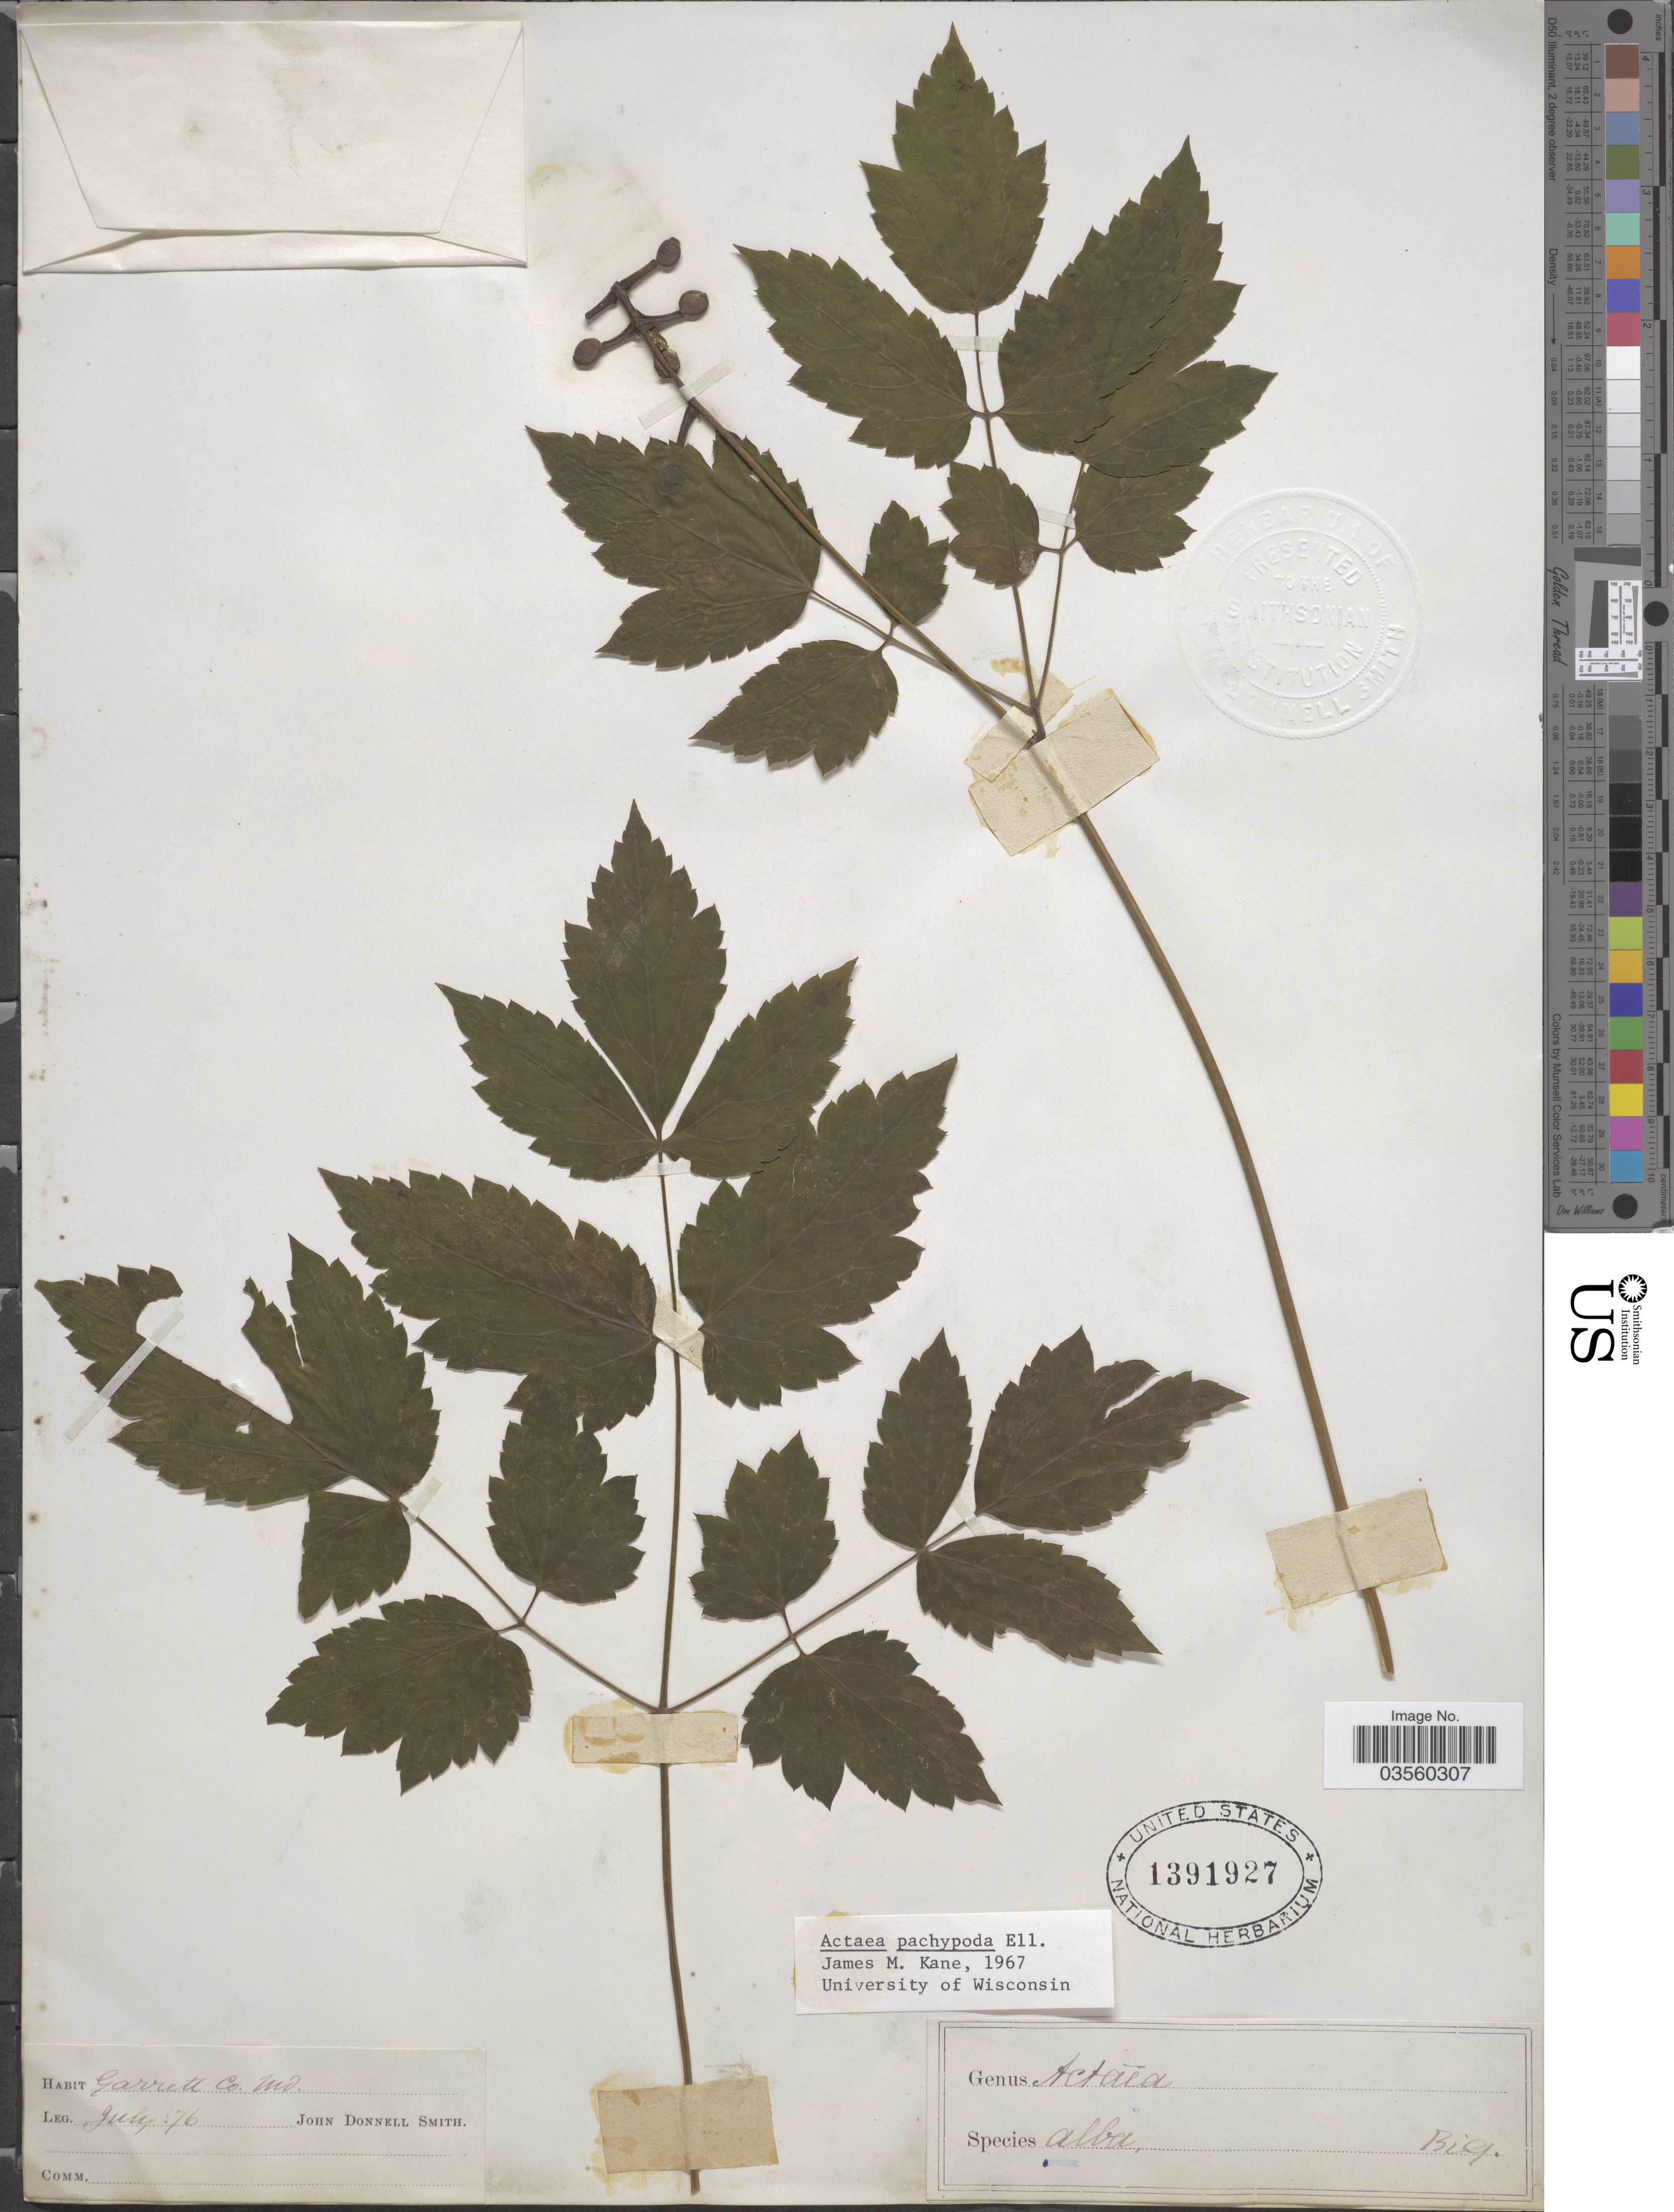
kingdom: Plantae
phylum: Tracheophyta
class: Magnoliopsida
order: Ranunculales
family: Ranunculaceae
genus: Actaea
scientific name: Actaea pachypoda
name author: Elliott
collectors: J. Donnell Smith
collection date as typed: Transcribed d/m/y: /7/76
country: United States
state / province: Maryland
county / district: Garrett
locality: Garrett Co.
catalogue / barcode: US 1391927